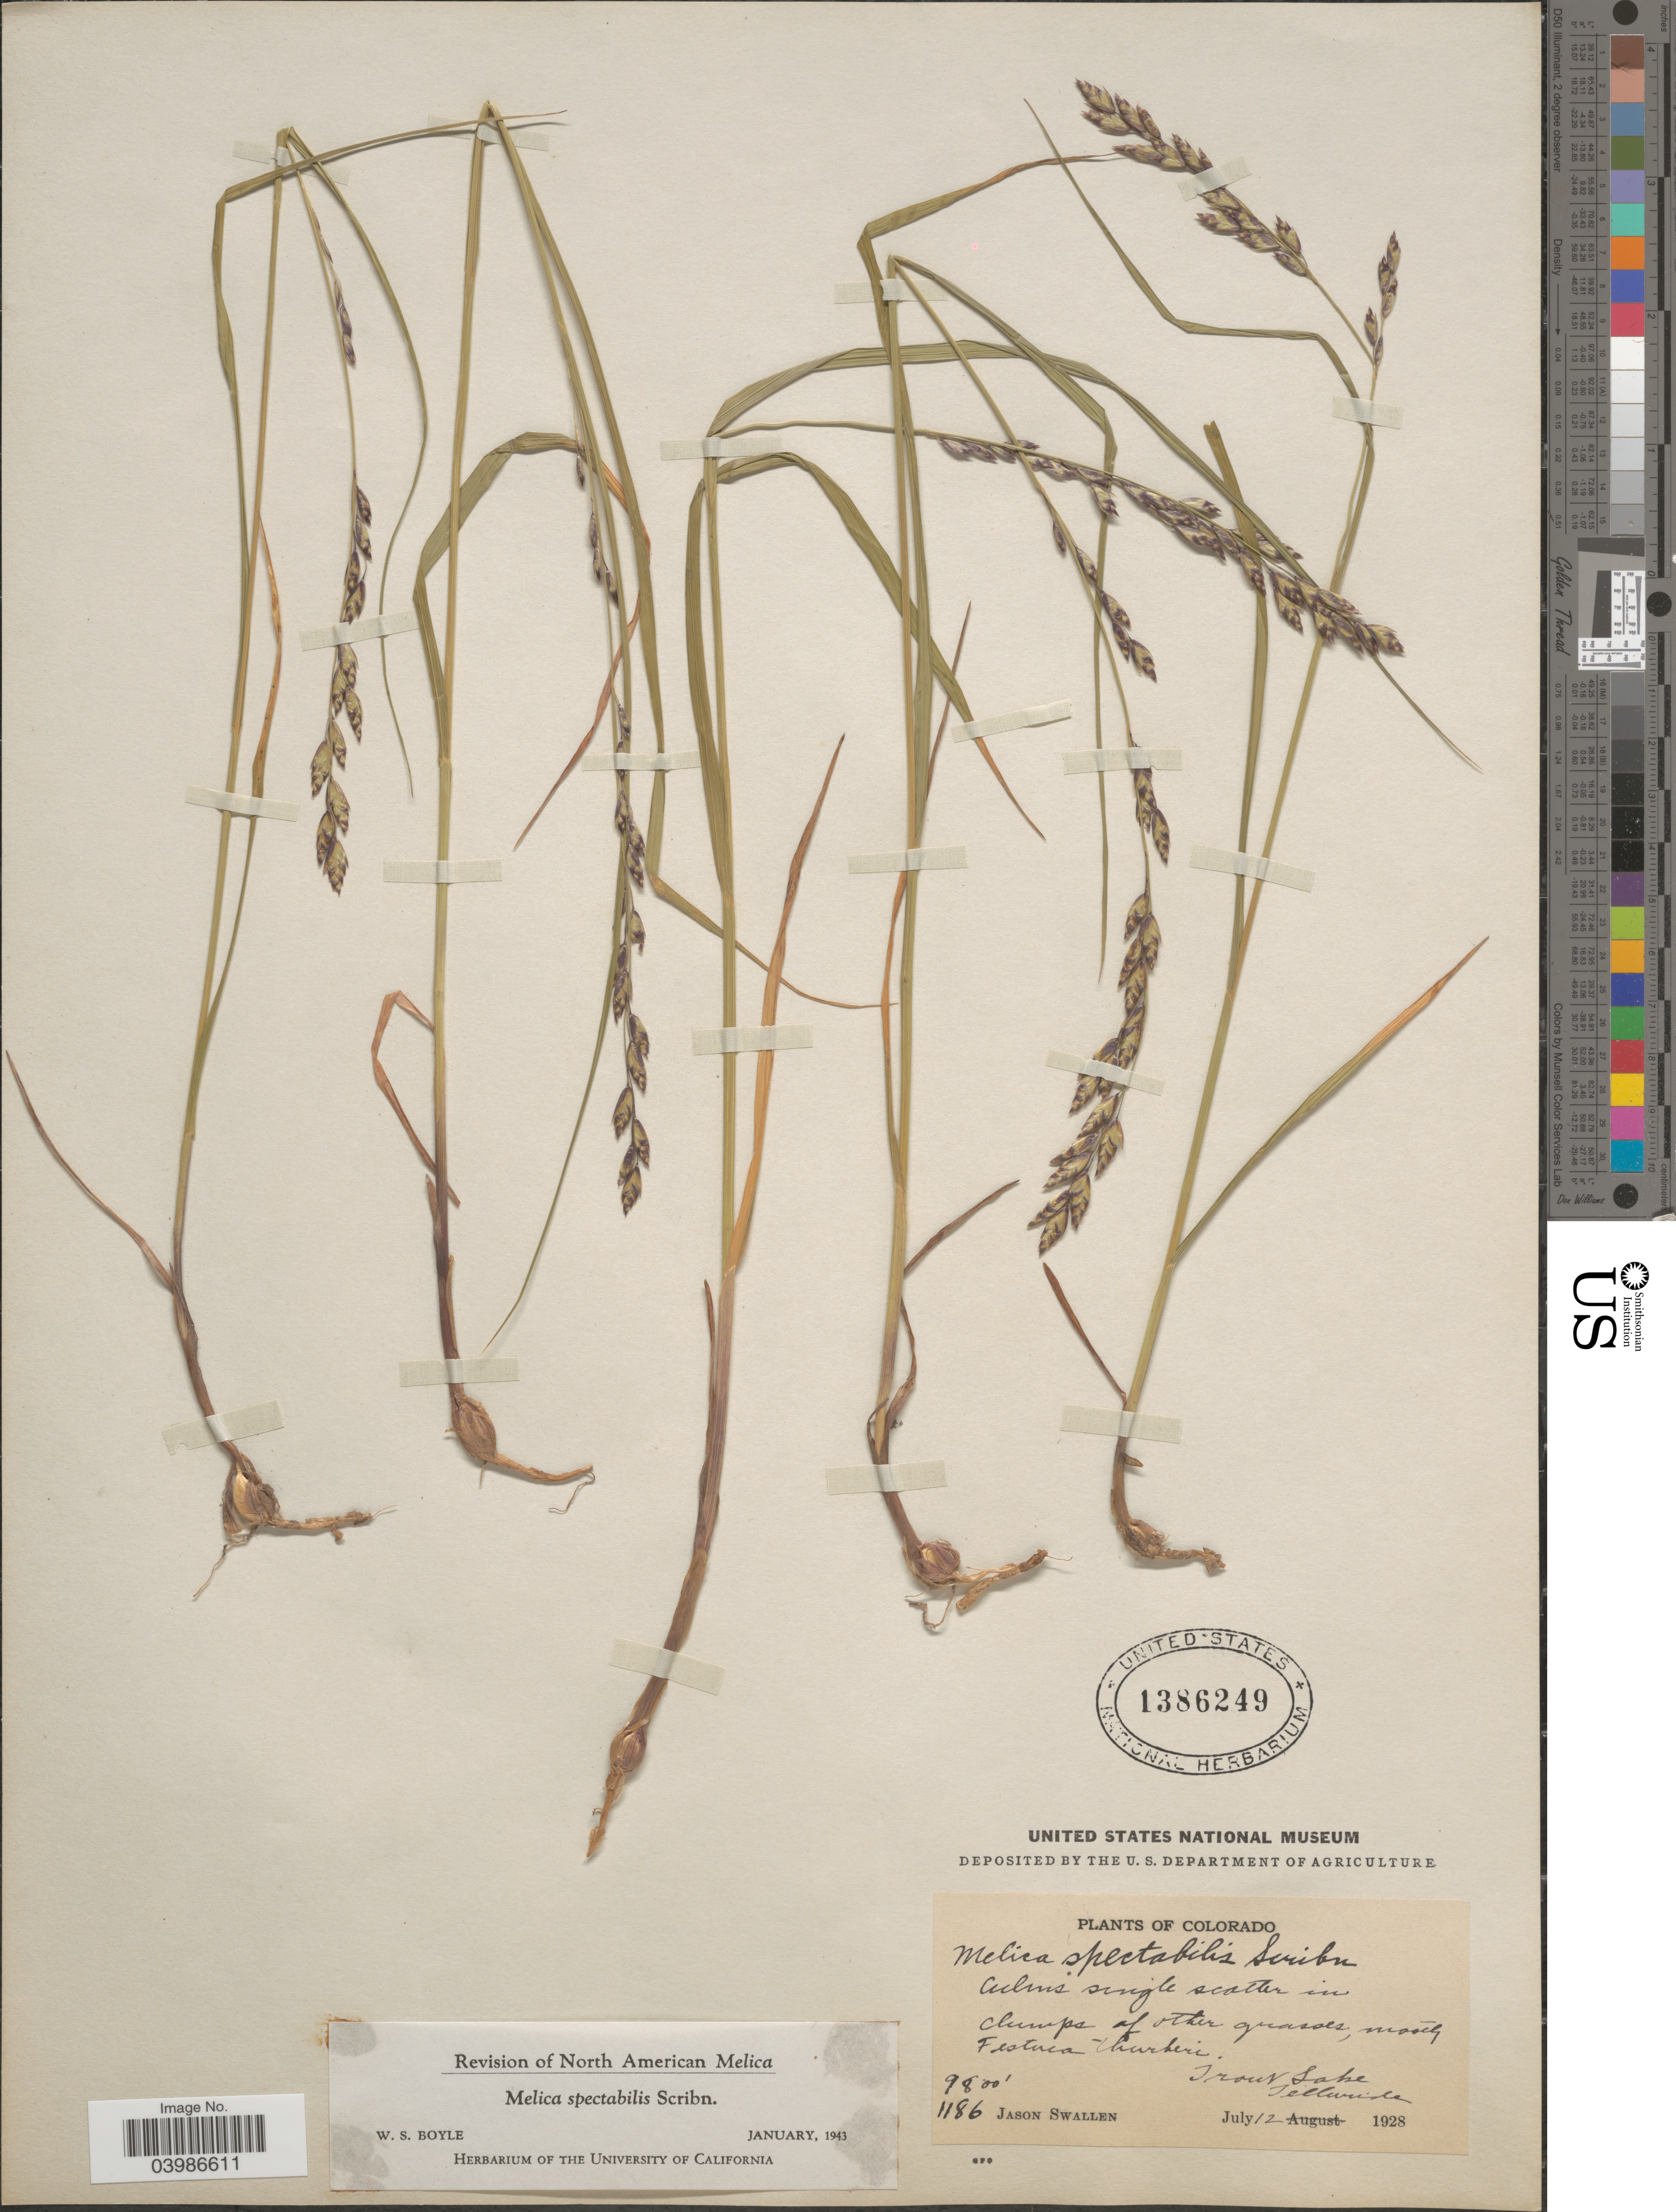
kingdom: Plantae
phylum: Tracheophyta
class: Liliopsida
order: Poales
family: Poaceae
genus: Melica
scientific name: Melica spectabilis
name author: Scribn.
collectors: J. R. Swallen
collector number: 1186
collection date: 1928-07-12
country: United States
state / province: Colorado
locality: Trout Lake Telluride.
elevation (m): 2987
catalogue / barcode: US 1386249